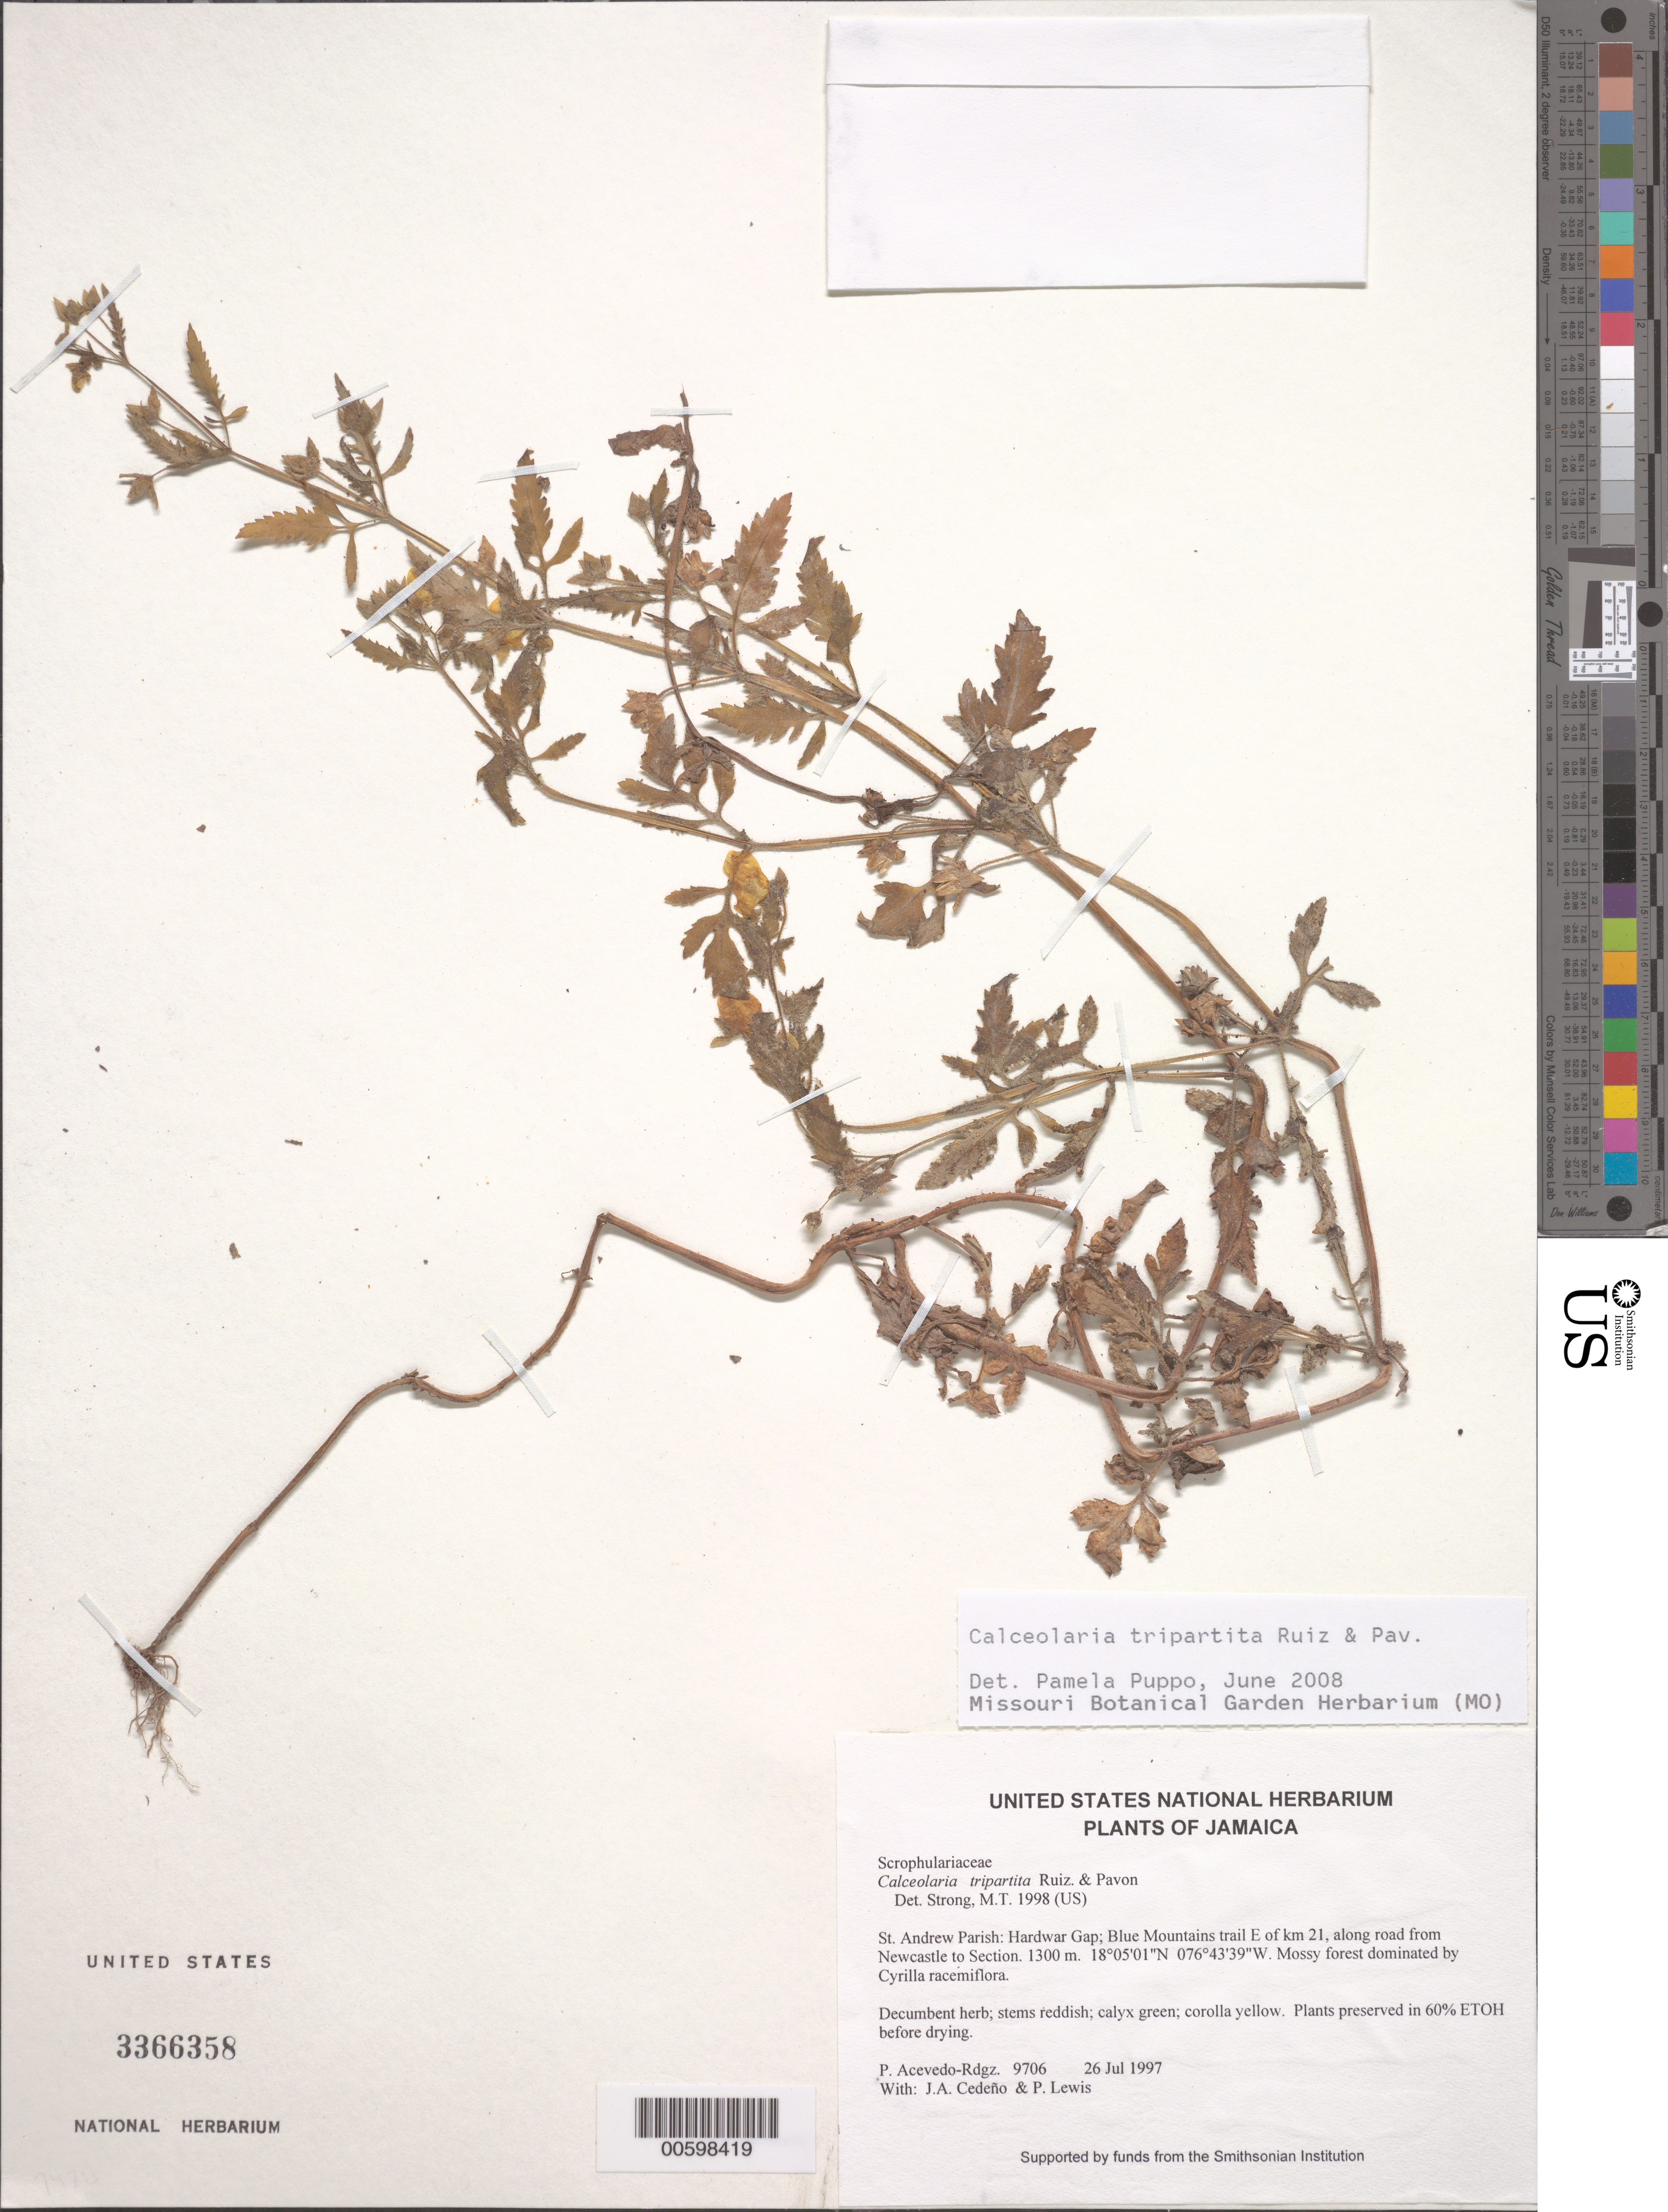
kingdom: Plantae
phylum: Tracheophyta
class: Magnoliopsida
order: Lamiales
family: Calceolariaceae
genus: Calceolaria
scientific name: Calceolaria tripartita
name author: Ruiz & Pav.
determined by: Strong, M. T., (US), Smithsonian Institution - National Museum of Natural History (UNITED STATES)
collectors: P. Acevedo-Rodr., J. A. Cedeño M. & P. Lewis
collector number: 9706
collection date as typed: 26 Jul 1997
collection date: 1997-07-26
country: Jamaica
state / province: Saint Andrew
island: Jamaica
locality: St. Andrew Parish: Hardwar Gap; Blue Mountains trail E of km 21, along road from Newcastle to Section.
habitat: Mossy forest dominated by Cyrilla racemiflora.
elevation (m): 1300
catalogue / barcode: US 3366358